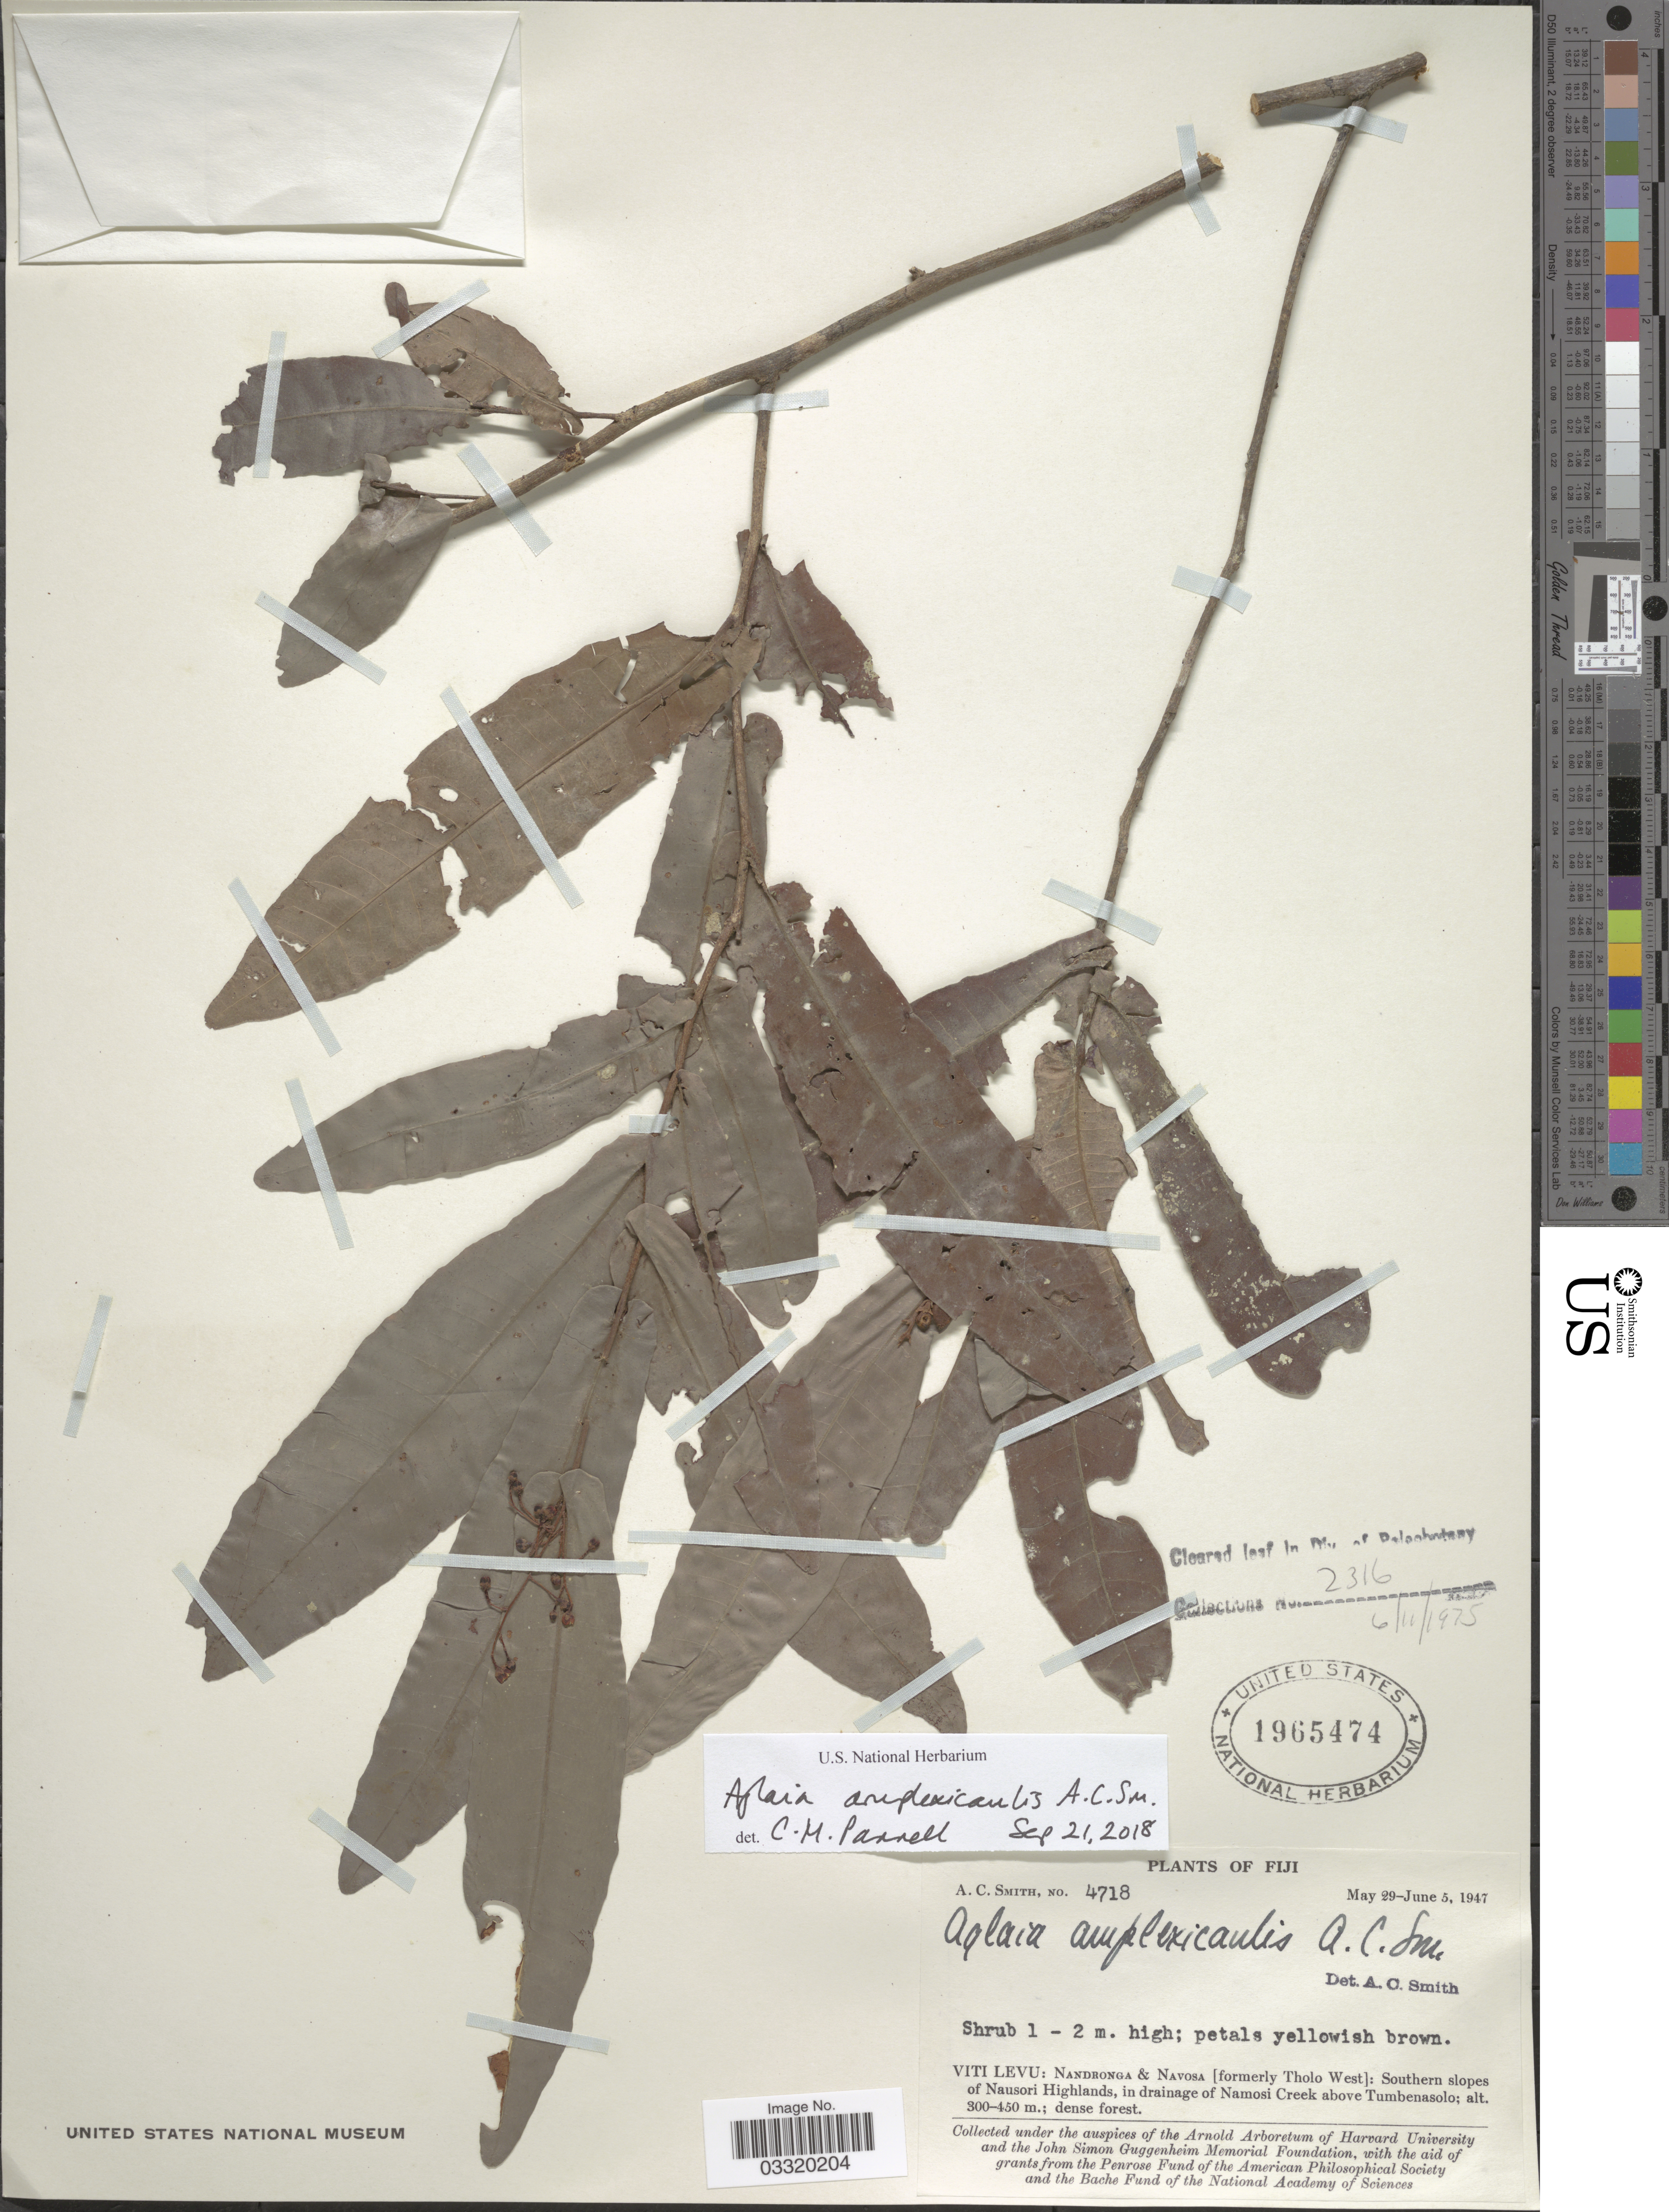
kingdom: Plantae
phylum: Tracheophyta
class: Magnoliopsida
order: Sapindales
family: Meliaceae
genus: Aglaia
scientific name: Aglaia amplexicaulis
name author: A.C. Sm.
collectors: A. C. Smith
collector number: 4718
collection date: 1947-05-29/1947-06-05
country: Fiji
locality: Viti Levu: Nandronga & Navosa [formerly Tholo West]: Southern slopes of Nausori Highlands, in drainage of Namosi Creek above Tumbenasolo.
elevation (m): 300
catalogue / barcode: US 1965474